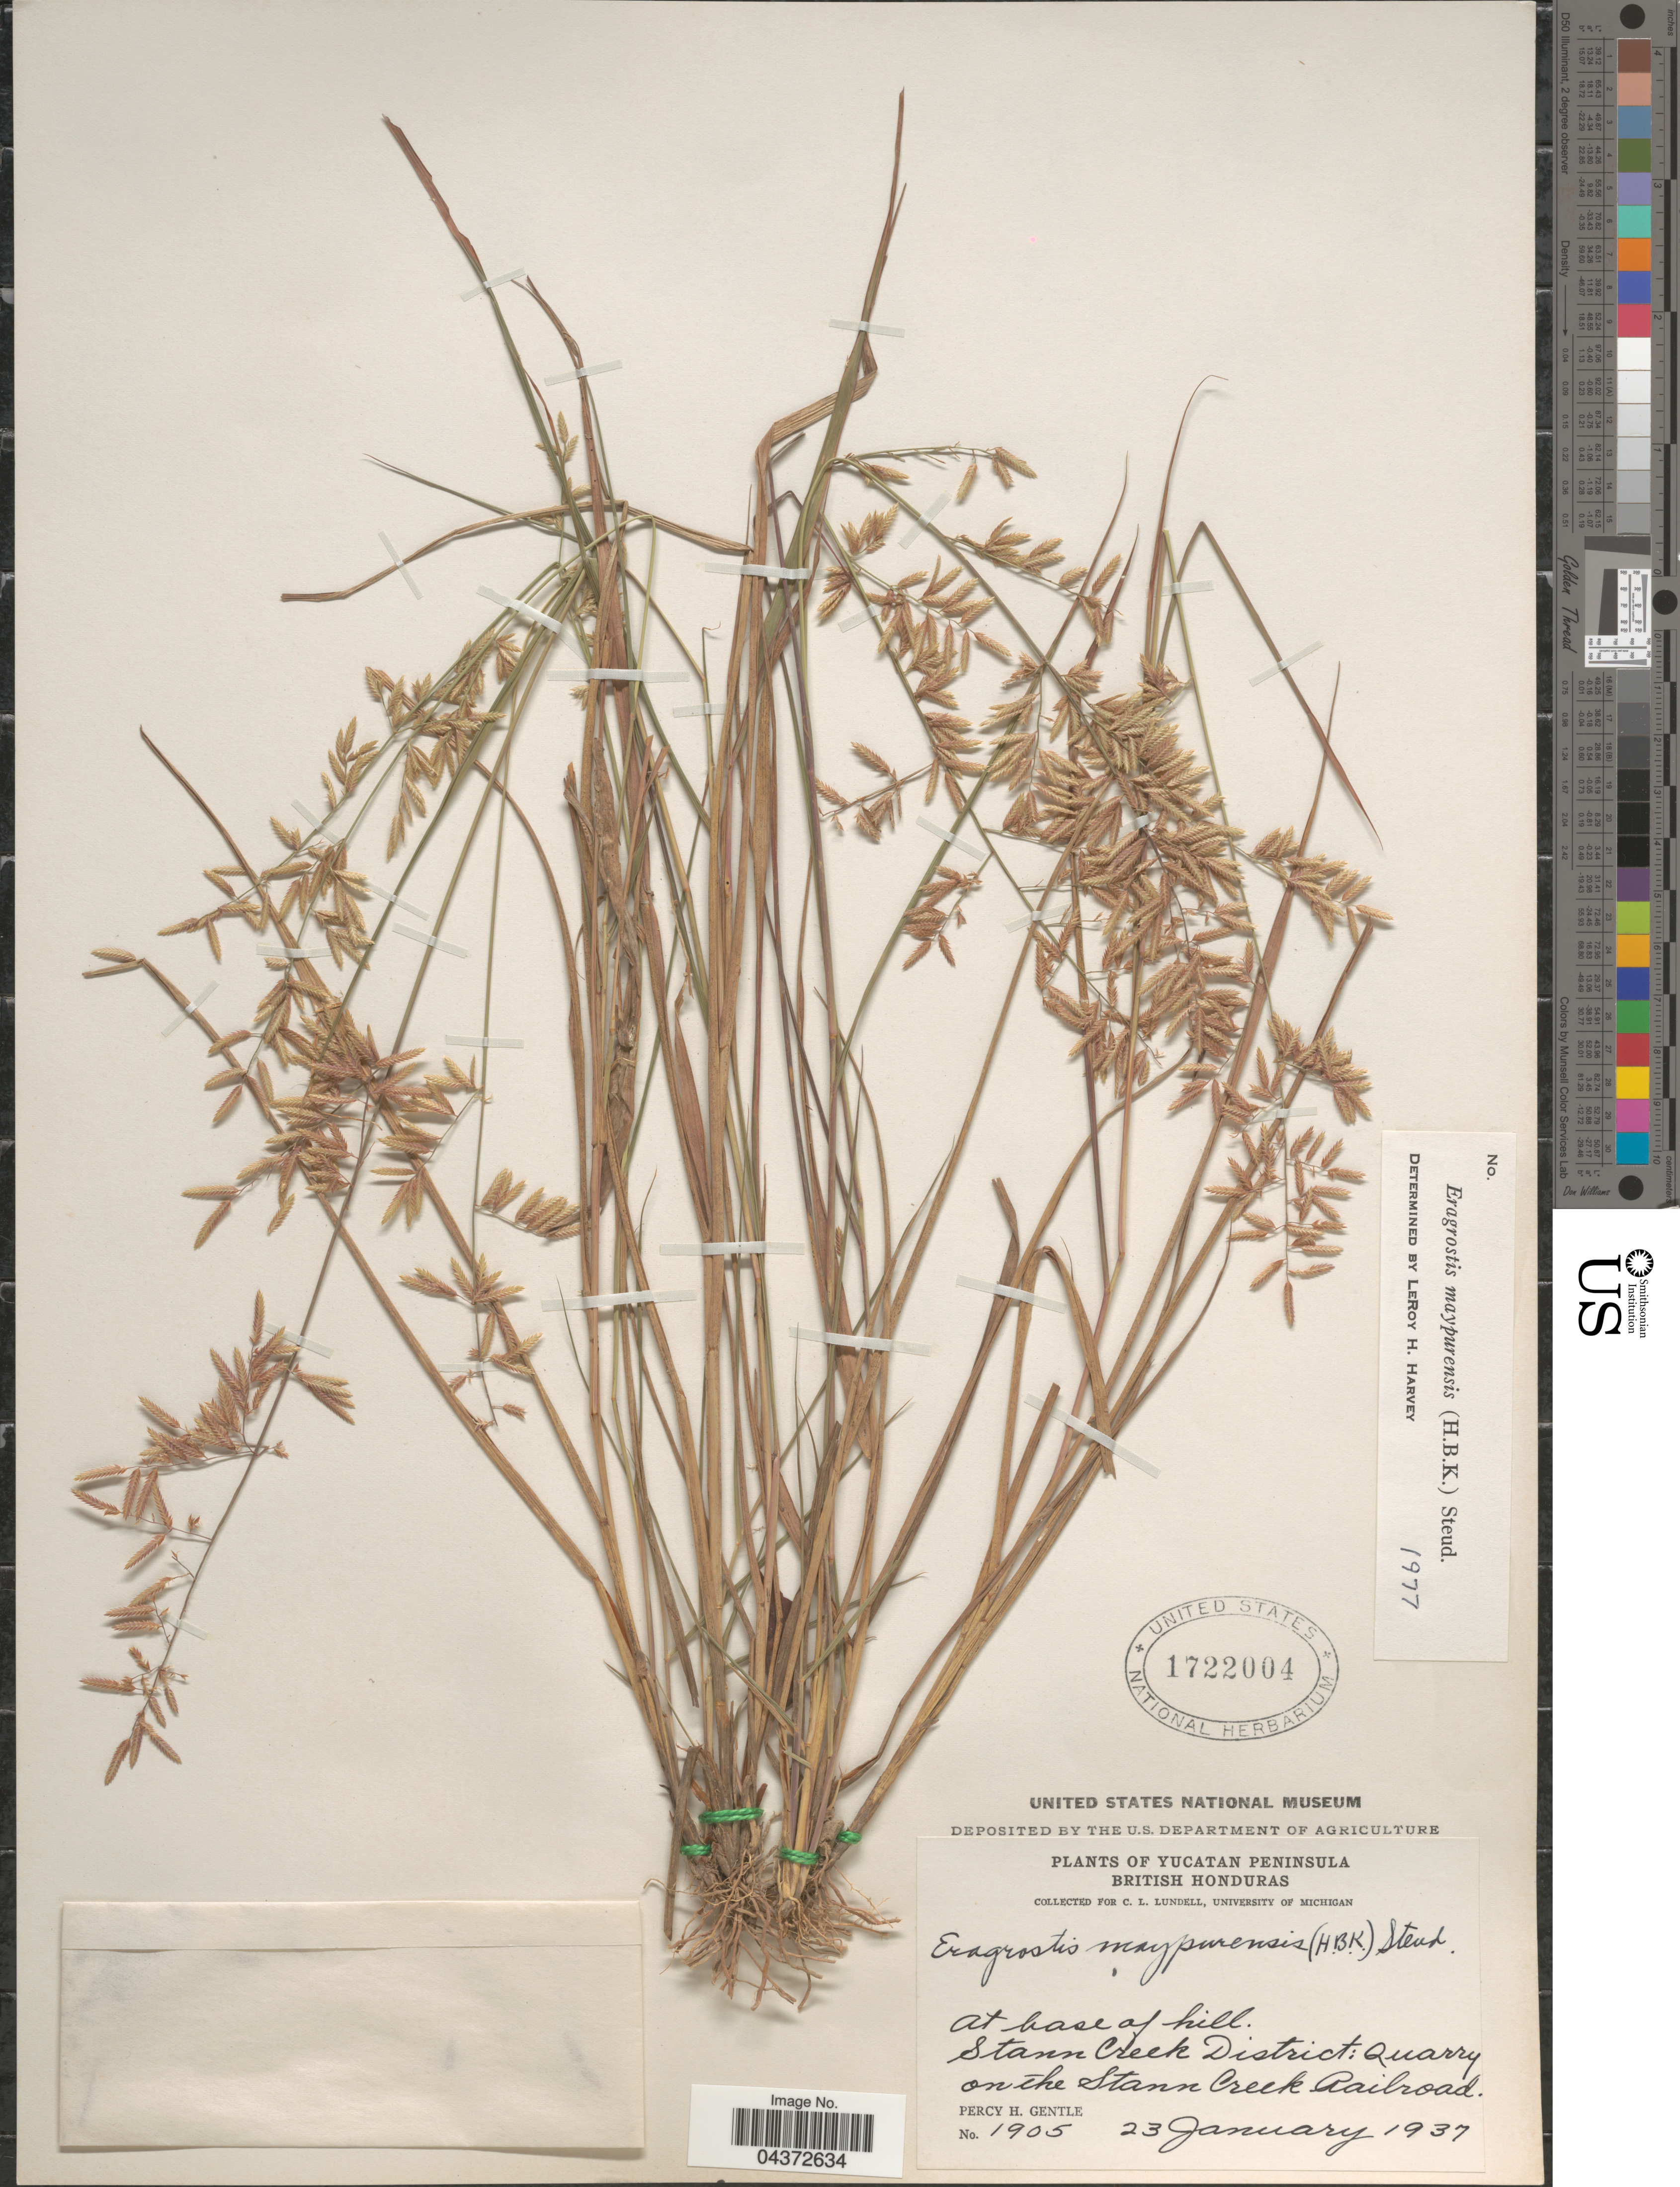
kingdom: Plantae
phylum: Tracheophyta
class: Liliopsida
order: Poales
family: Poaceae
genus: Eragrostis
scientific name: Eragrostis maypurensis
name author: (Kunth) Steud.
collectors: P. H. Gentle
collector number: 1905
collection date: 1937-01-23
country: Belize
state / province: Stann Creek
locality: Yucatan Peninsula. British Honduras. At base of hill. Stann Creek District: Quarry on the Stann Creek Railroad.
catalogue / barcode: US 1722004